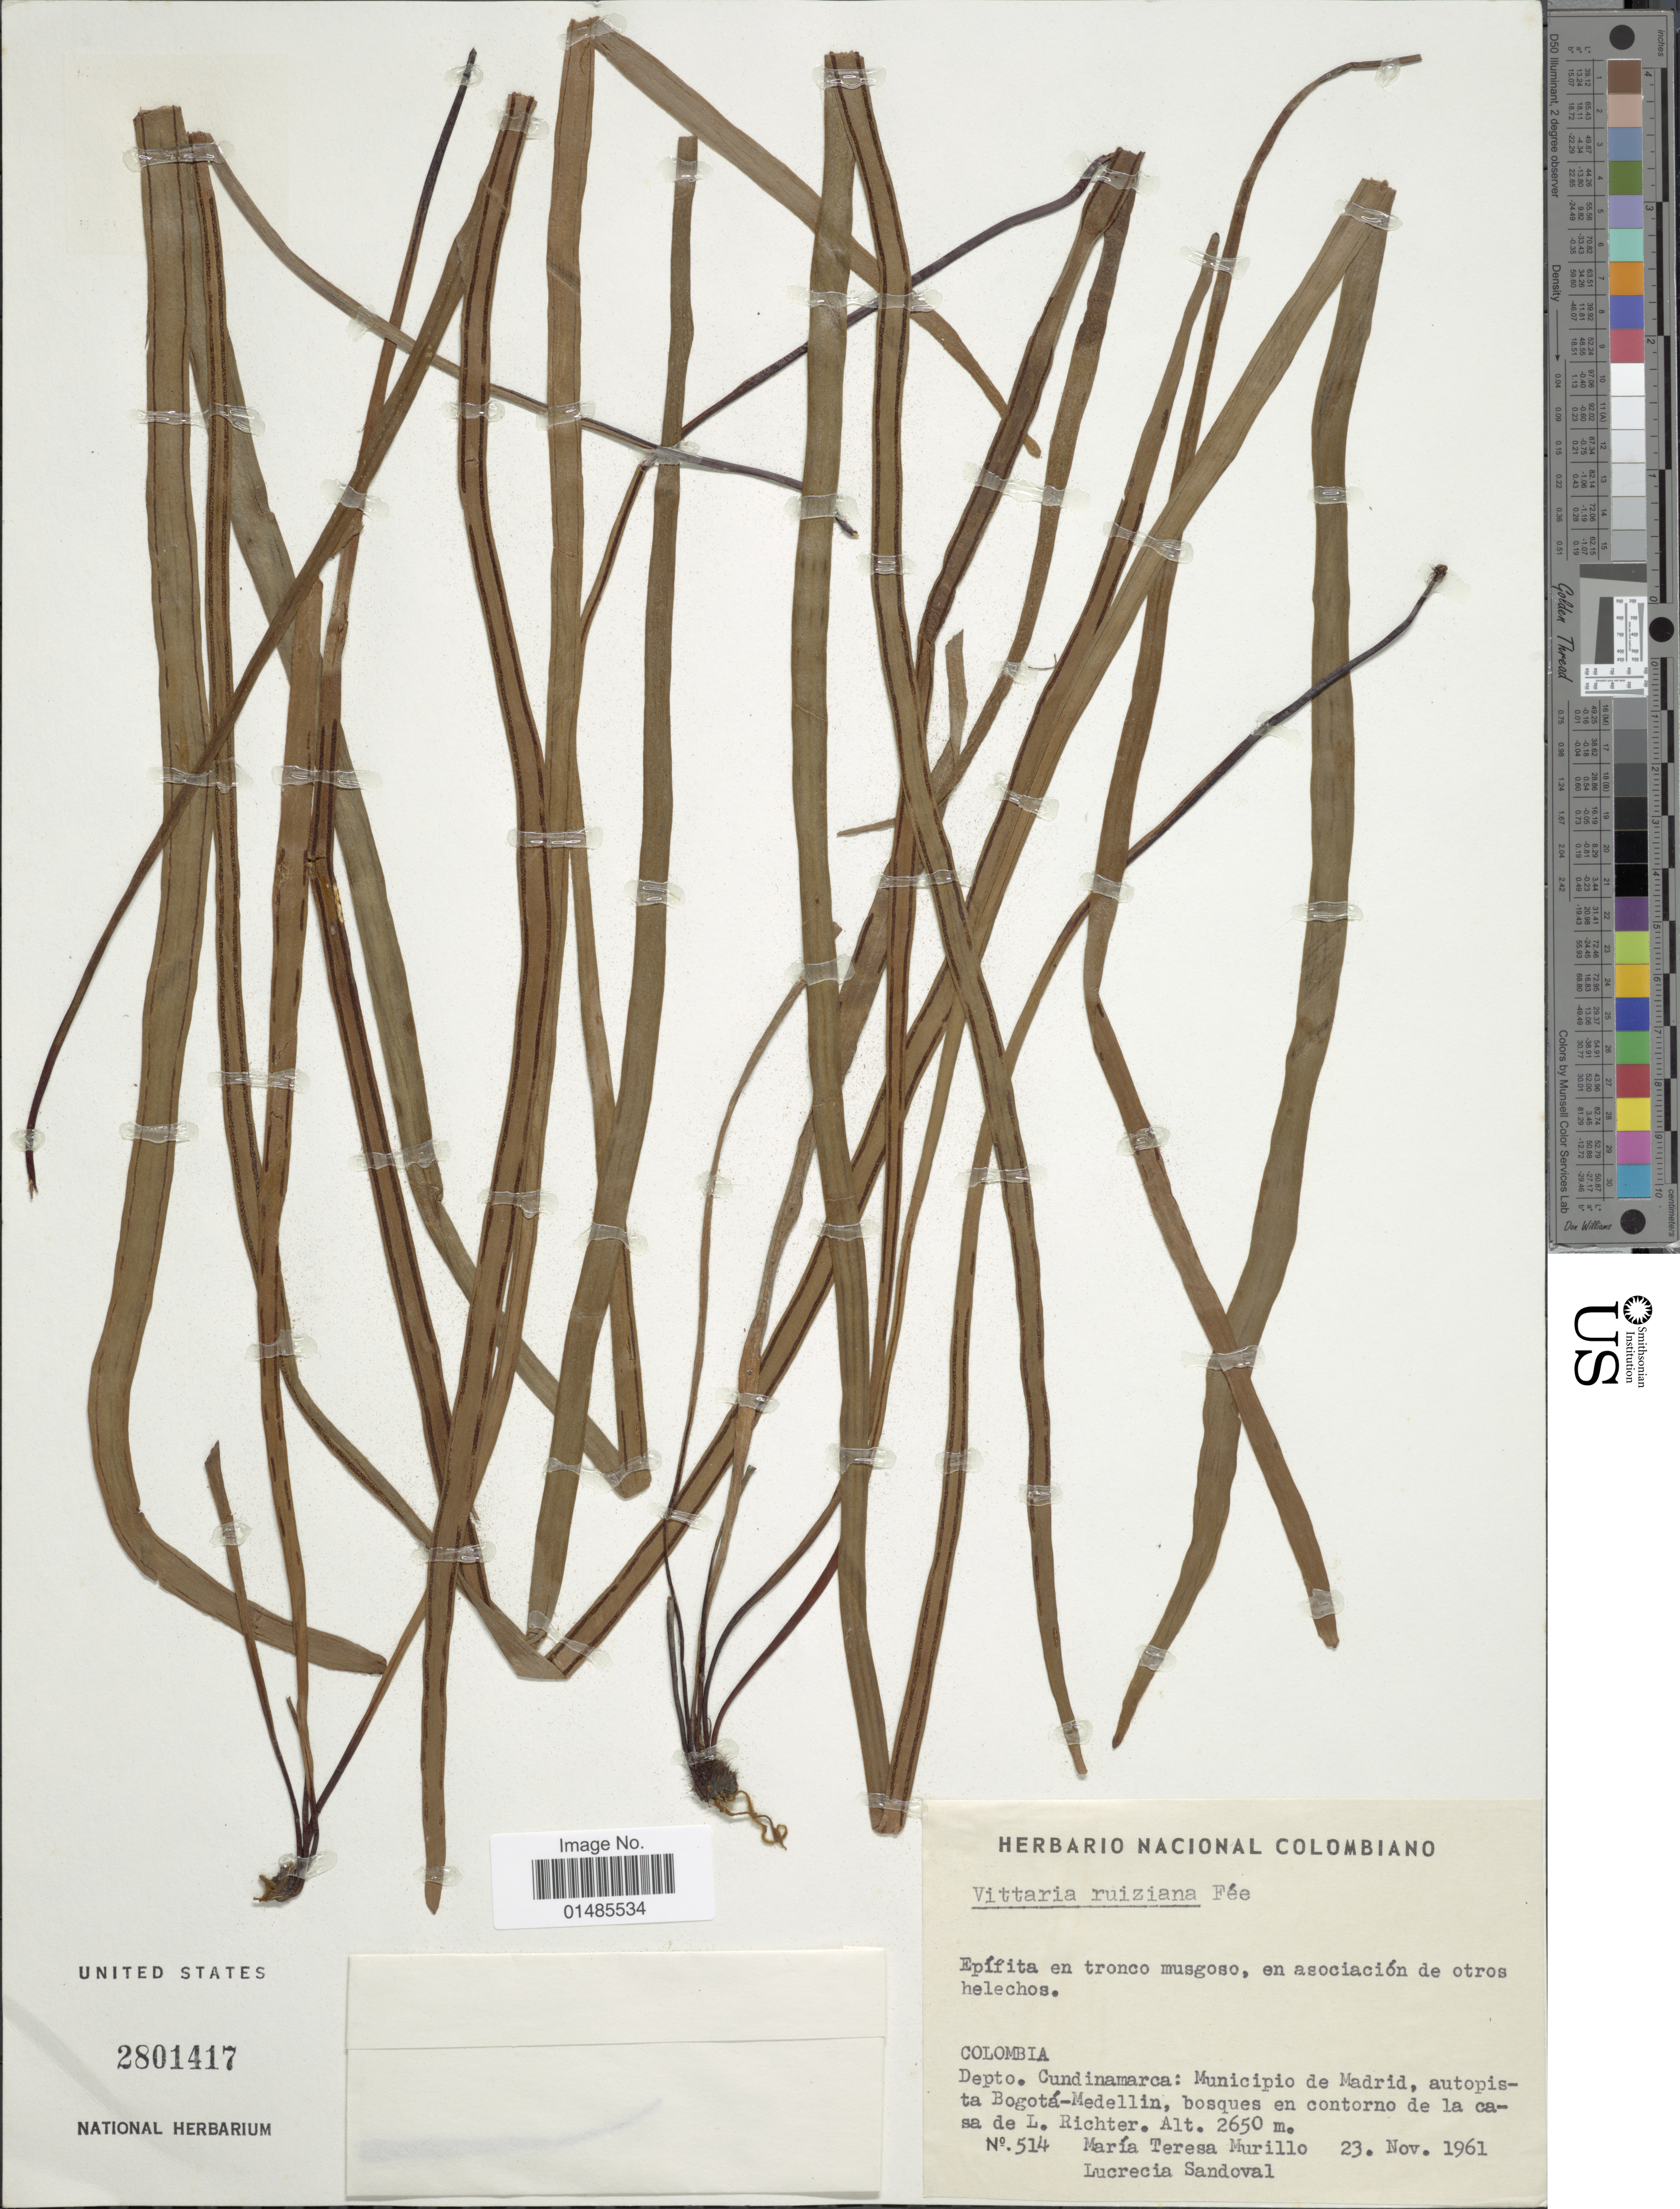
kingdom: Plantae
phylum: Tracheophyta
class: Polypodiopsida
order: Polypodiales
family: Pteridaceae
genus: Radiovittaria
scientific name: Radiovittaria ruiziana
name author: (Fée) E.H. Crane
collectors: M. Murillo & L. Sandoval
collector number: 514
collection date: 1961-11-23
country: Colombia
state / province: Cundinamarca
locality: Municipio de Madrid, autopista Bogotá-Medellin, bosques en contorno de la casa de L. Richter.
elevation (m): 2650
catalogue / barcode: US 2801417